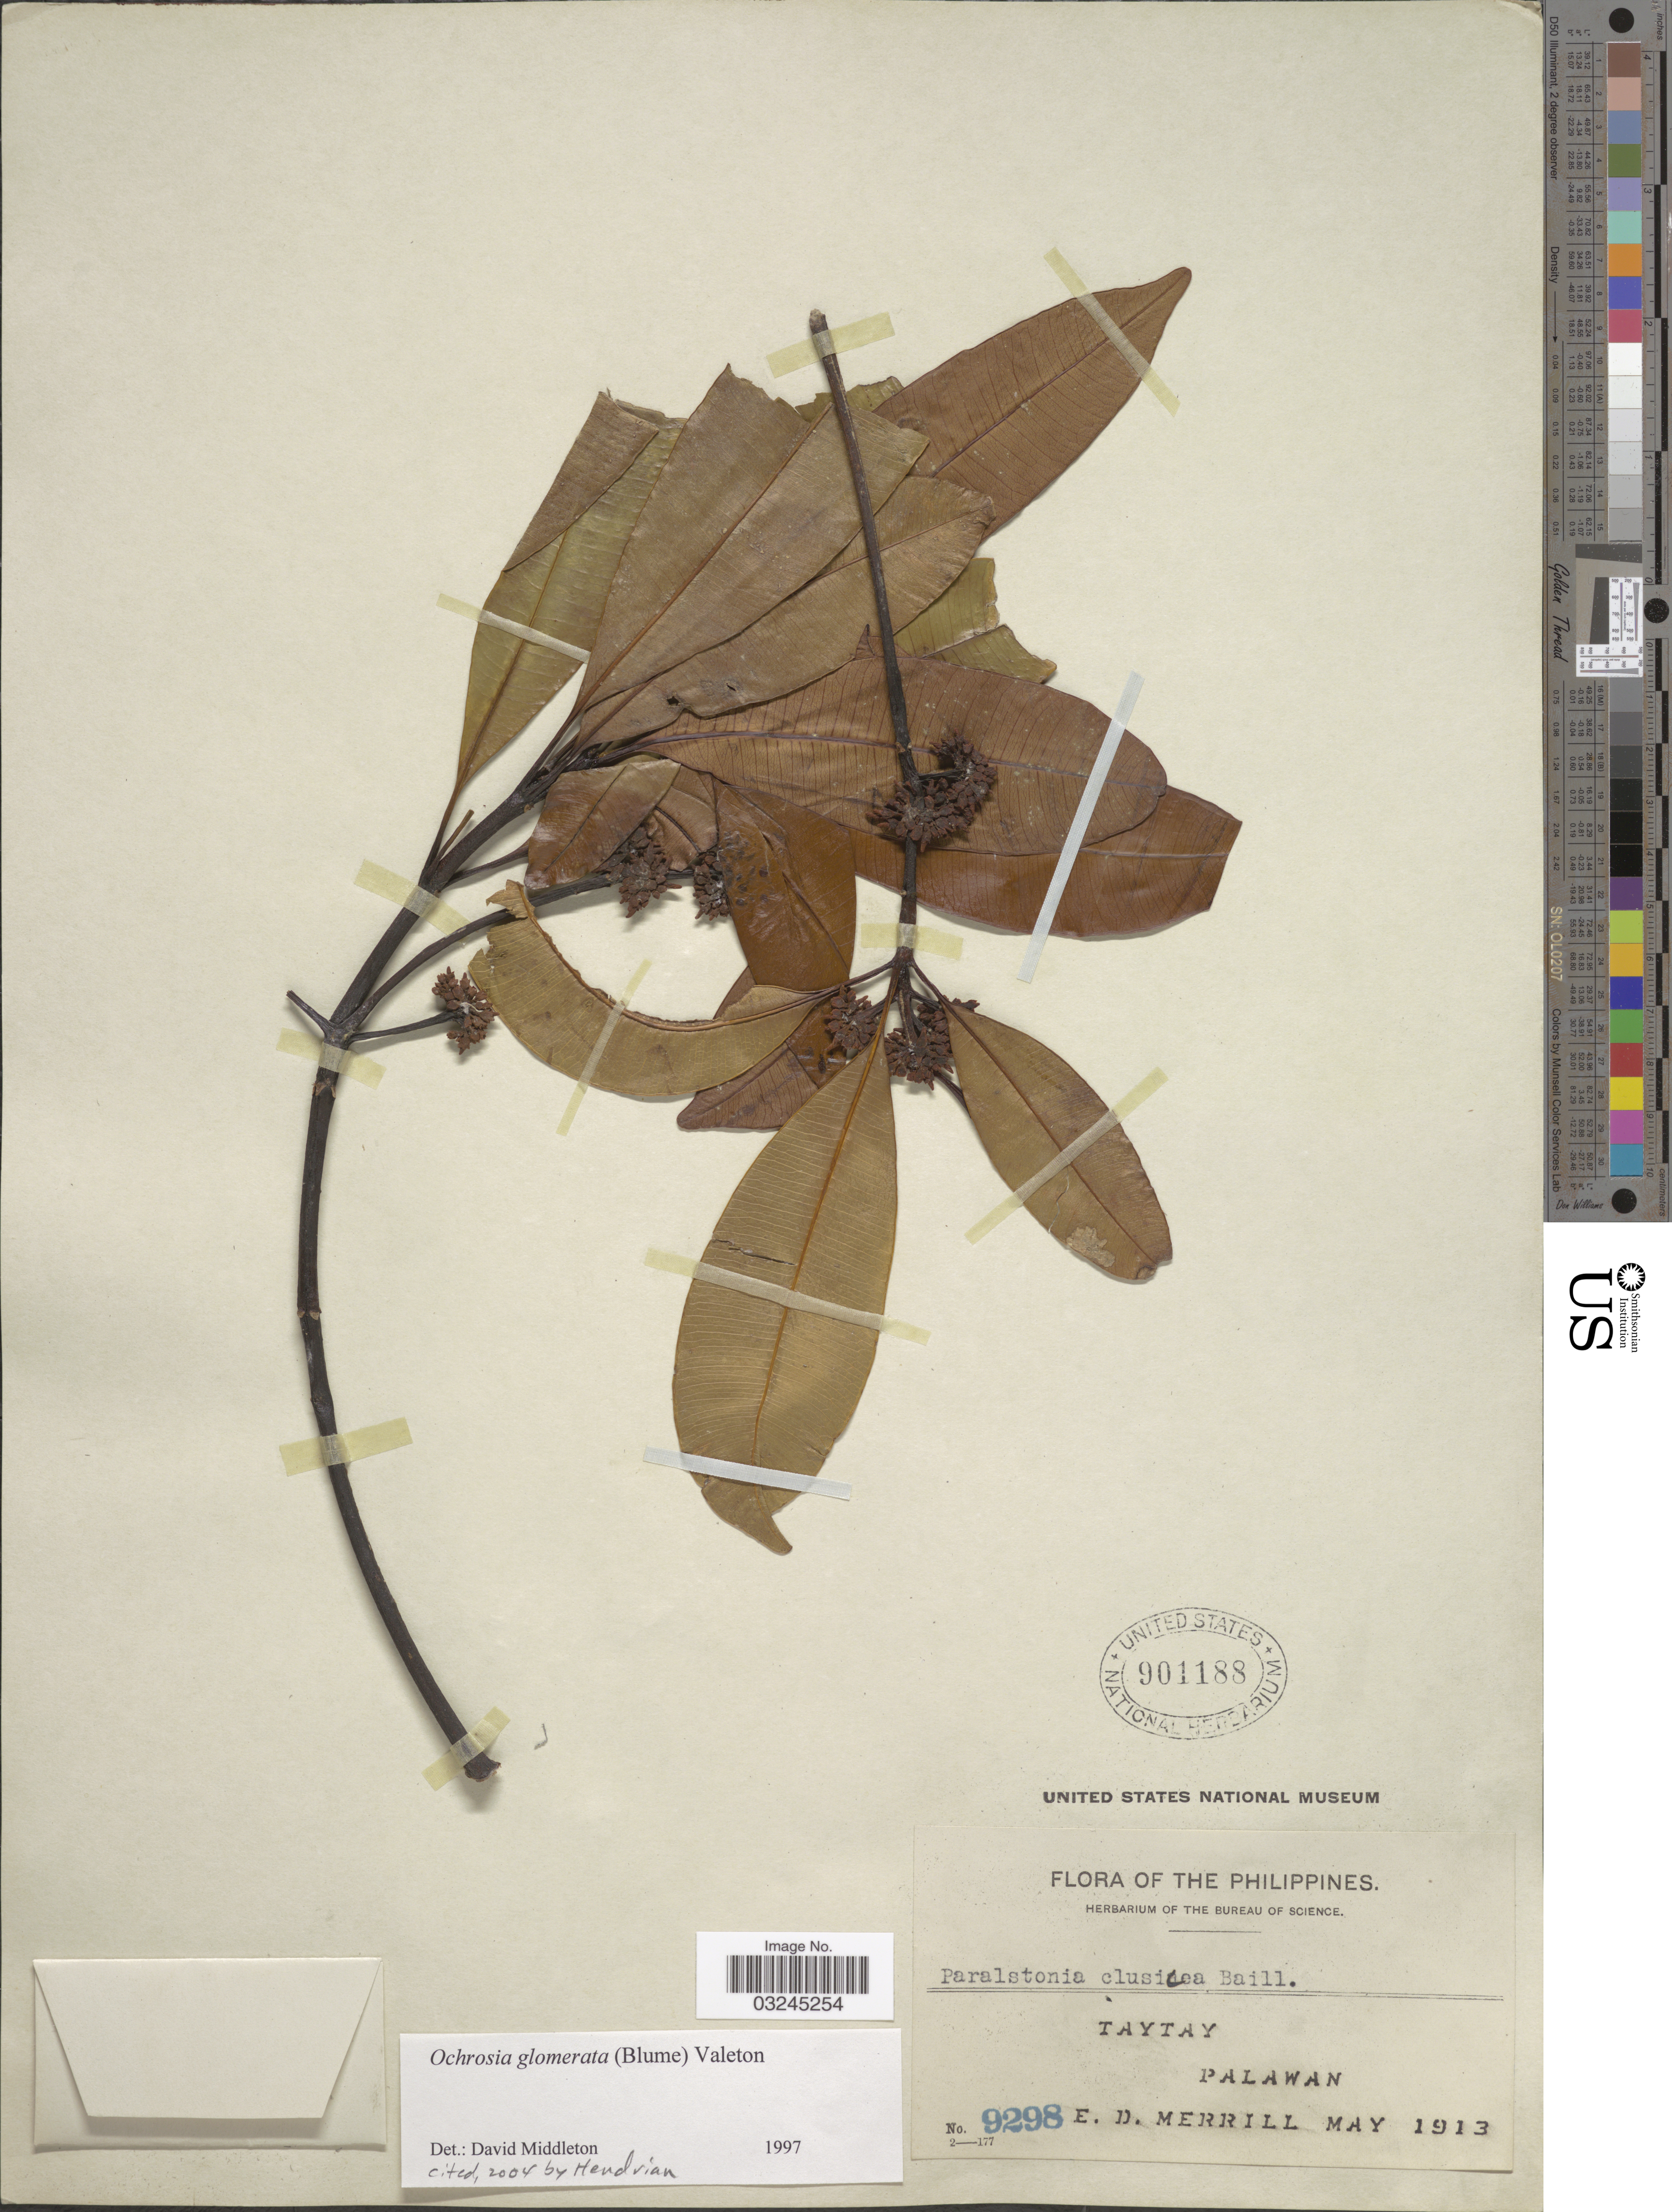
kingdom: Plantae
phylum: Tracheophyta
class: Magnoliopsida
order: Gentianales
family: Apocynaceae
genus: Ochrosia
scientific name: Ochrosia glomerata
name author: (Blume) F. Muell.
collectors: E. D. Merrill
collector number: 9298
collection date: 1913-05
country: Philippines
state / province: Mimaropa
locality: Taytay. Palawan.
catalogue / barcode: US 901188